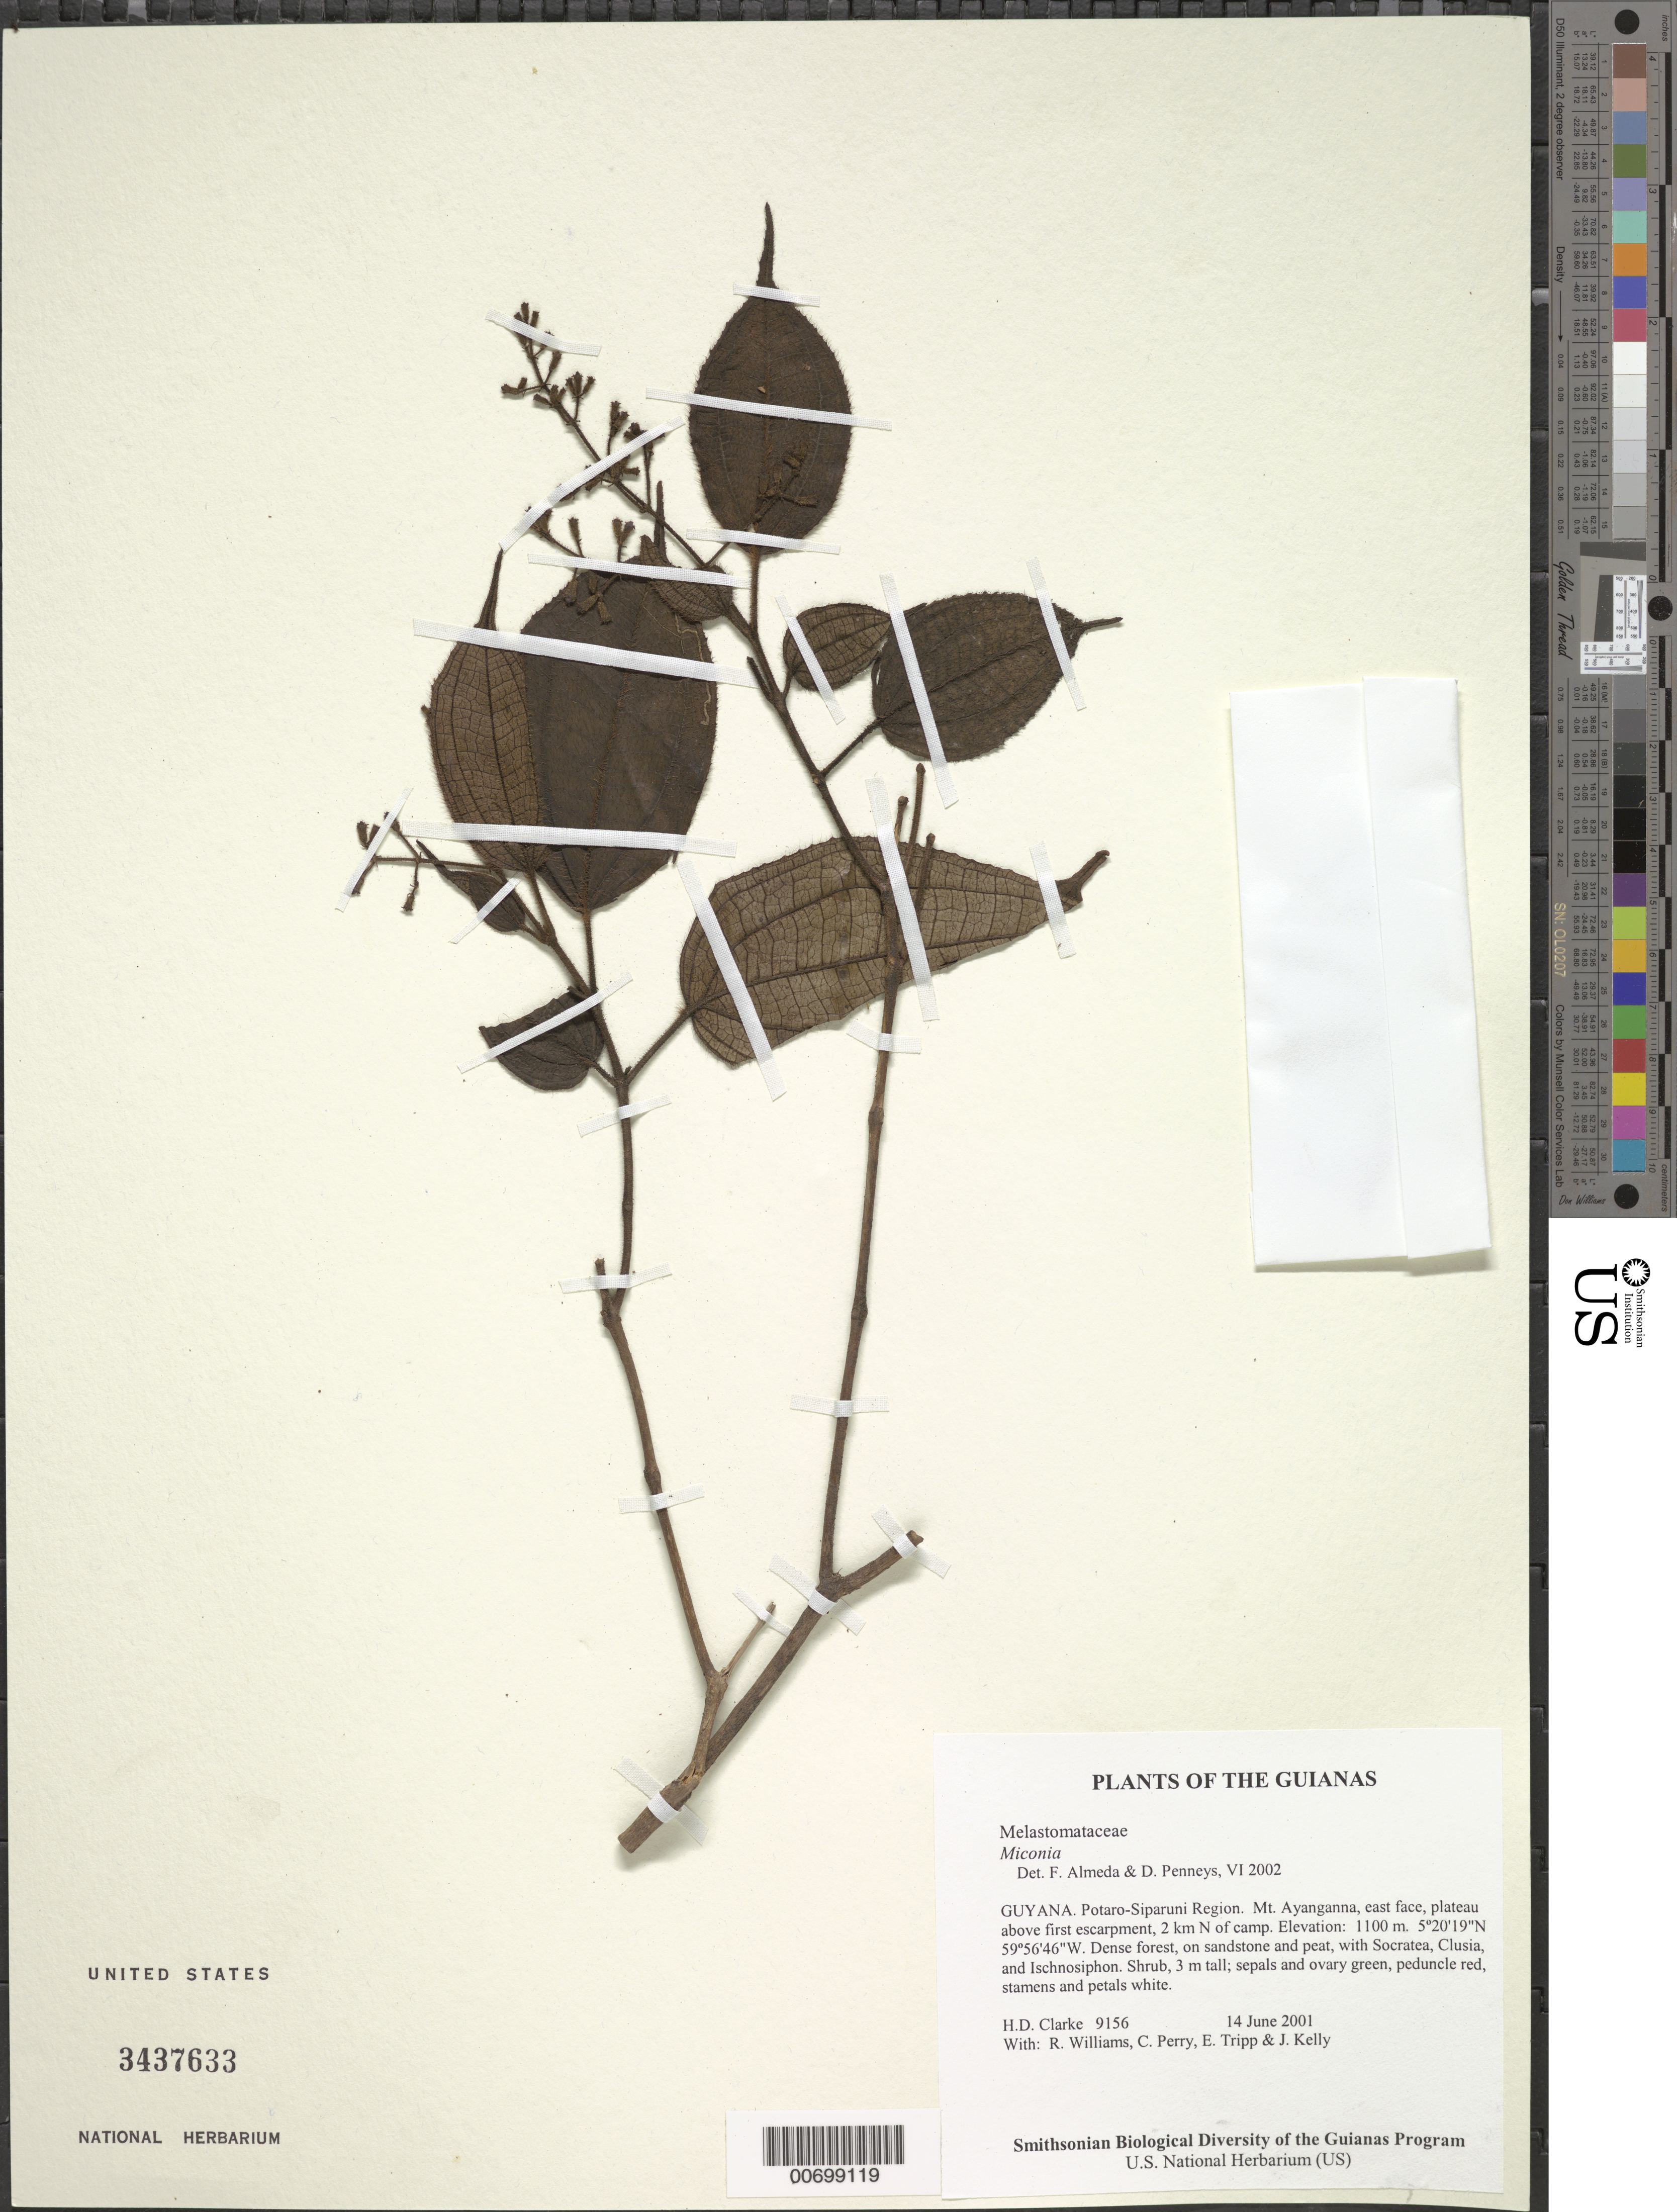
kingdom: Plantae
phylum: Tracheophyta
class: Magnoliopsida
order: Myrtales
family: Melastomataceae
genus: Miconia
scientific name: Miconia sp.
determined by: Almeda, F.; Penneys, D. S.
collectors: H. D. Clarke, R. Williams, C. Perry, E. Tripp & J. Kelly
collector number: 9156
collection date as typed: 14 June 2001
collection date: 2001-06-14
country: Guyana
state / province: Potaro-Siparuni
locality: Mt. Ayanganna, east face, plateau above first escarpment, 2 km N of camp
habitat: Dense forest, on sandstone and peat, with Socratea, Clusia, and Ischnosiphon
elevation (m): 1100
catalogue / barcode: US 3437633